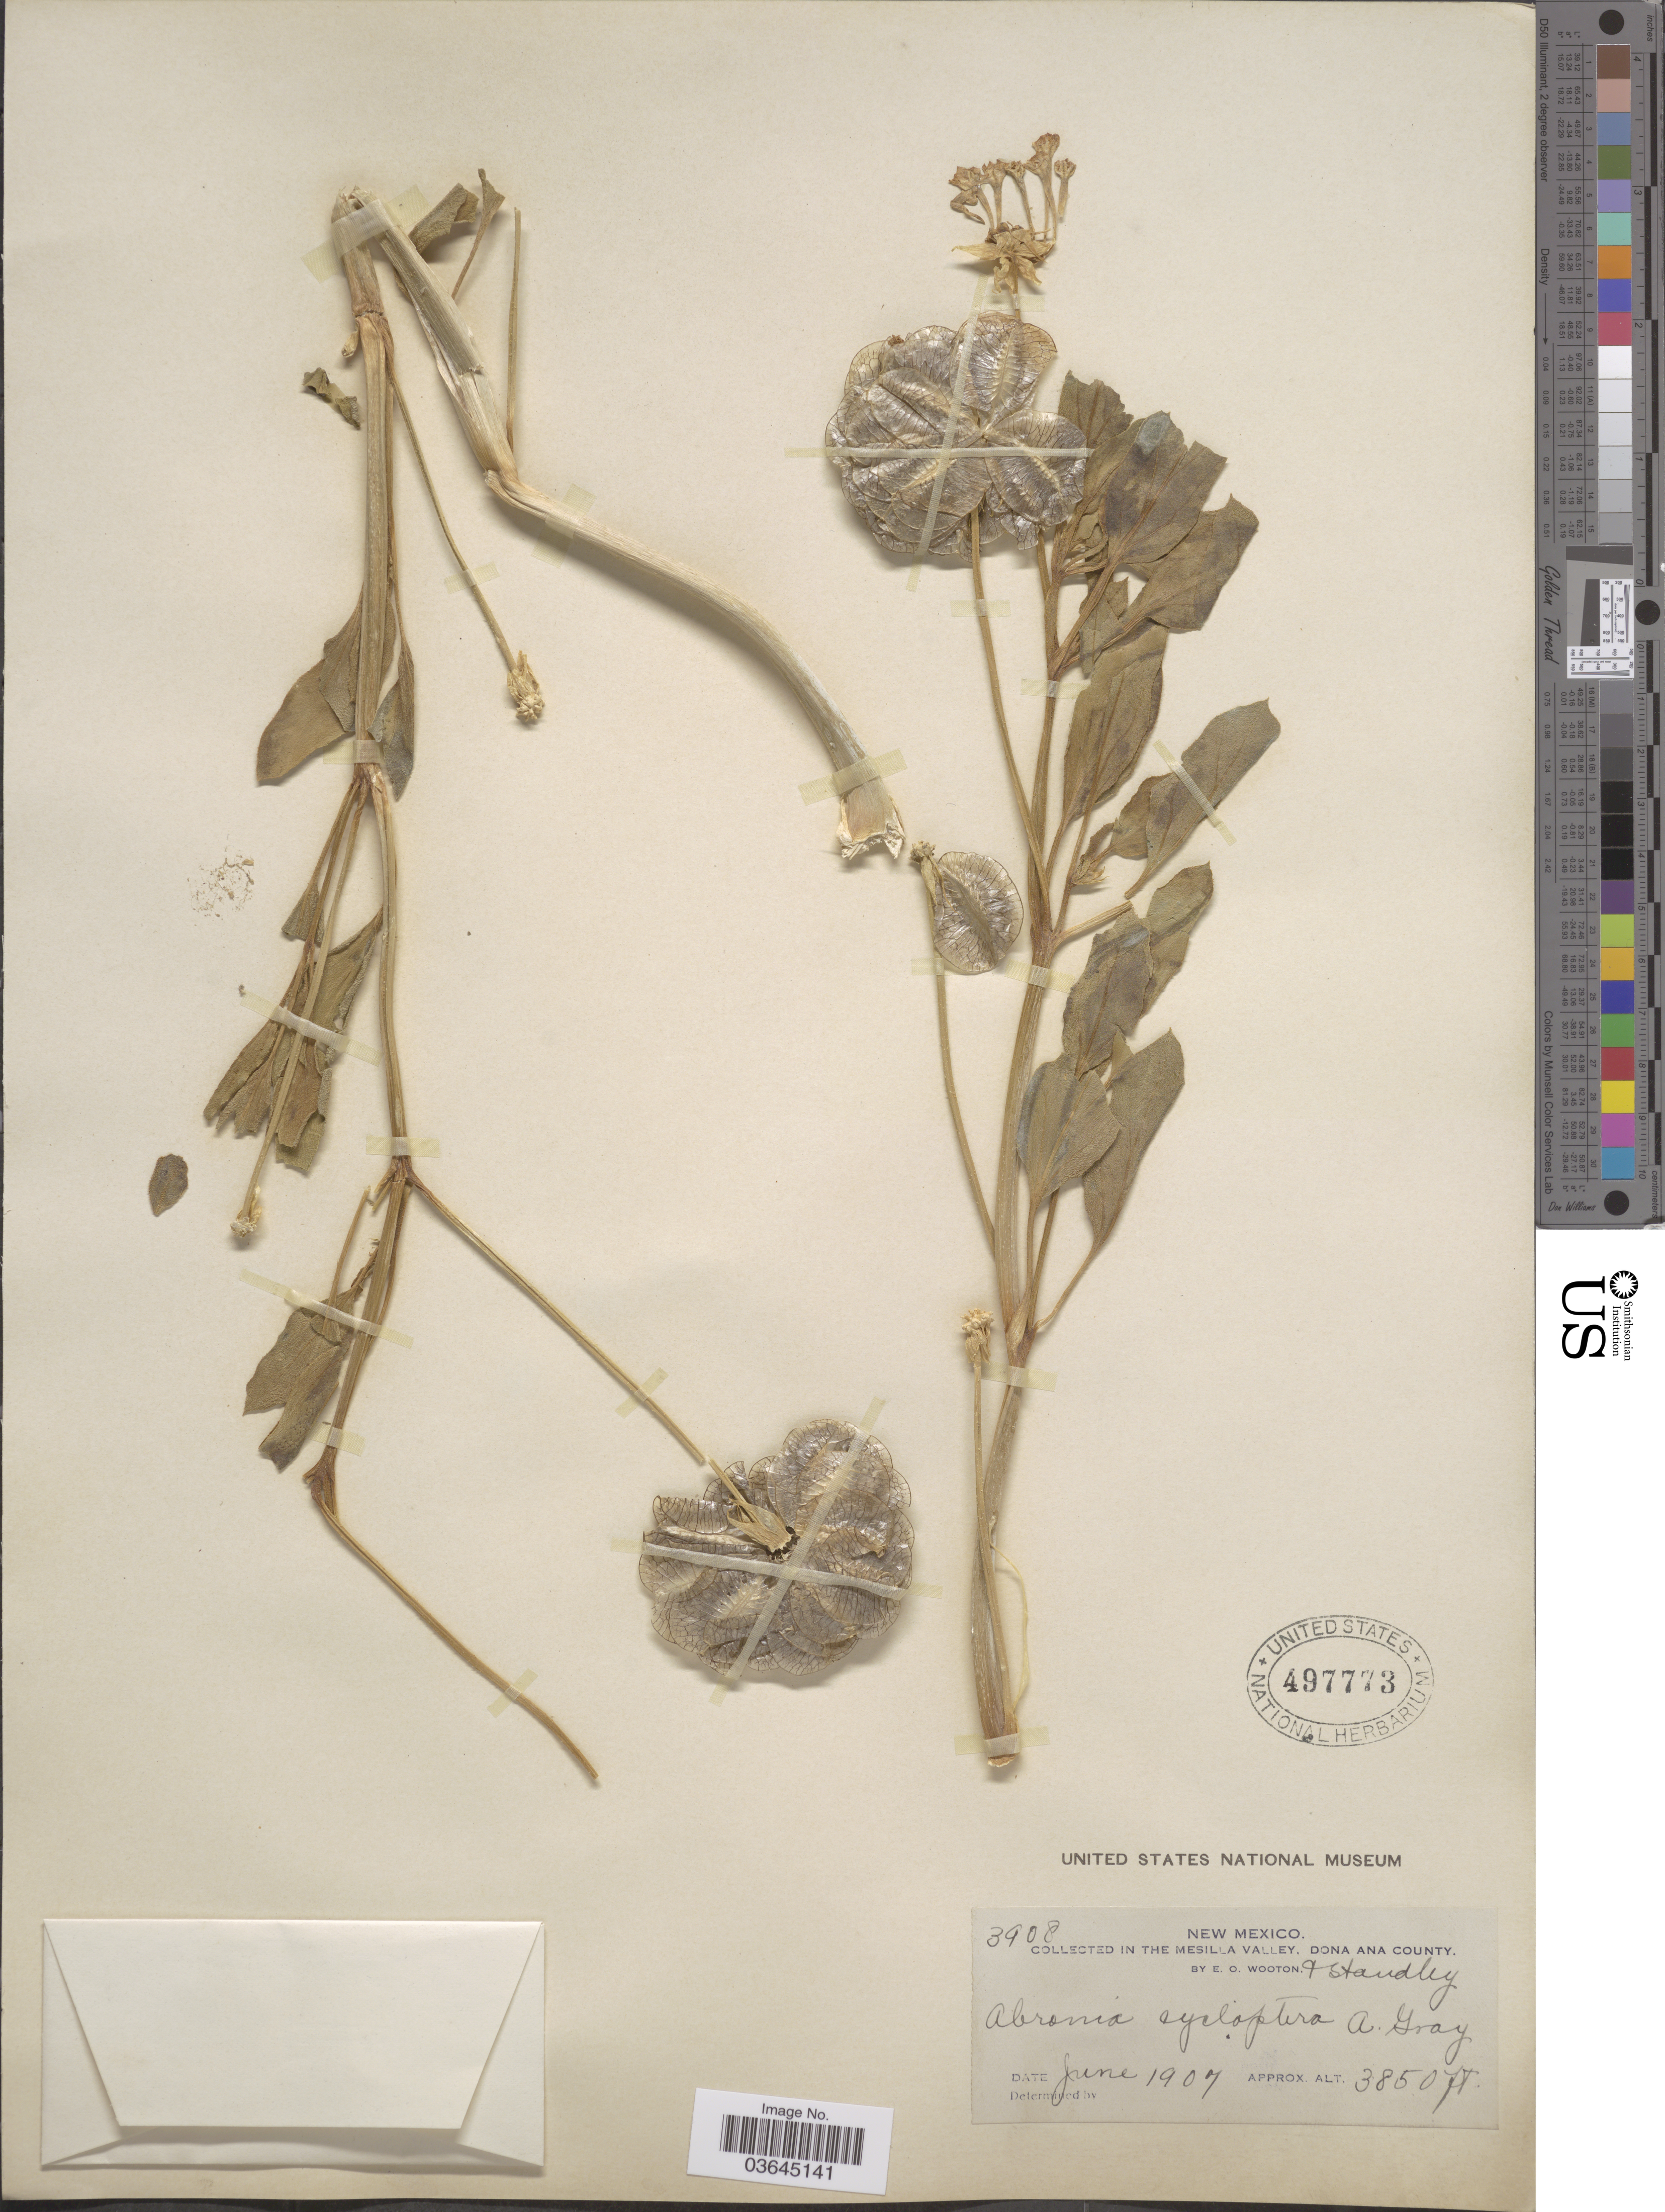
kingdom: Plantae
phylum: Tracheophyta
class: Magnoliopsida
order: Caryophyllales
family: Nyctaginaceae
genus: Tripterocalyx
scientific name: Tripterocalyx carneus var. carneus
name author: (Greene) L.A. Galloway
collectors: E. O. Wooton & Standley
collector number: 3908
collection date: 1907-06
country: United States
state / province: New Mexico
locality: In the Mesilla Valley, Dona Ana County.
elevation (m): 1173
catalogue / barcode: US 497773